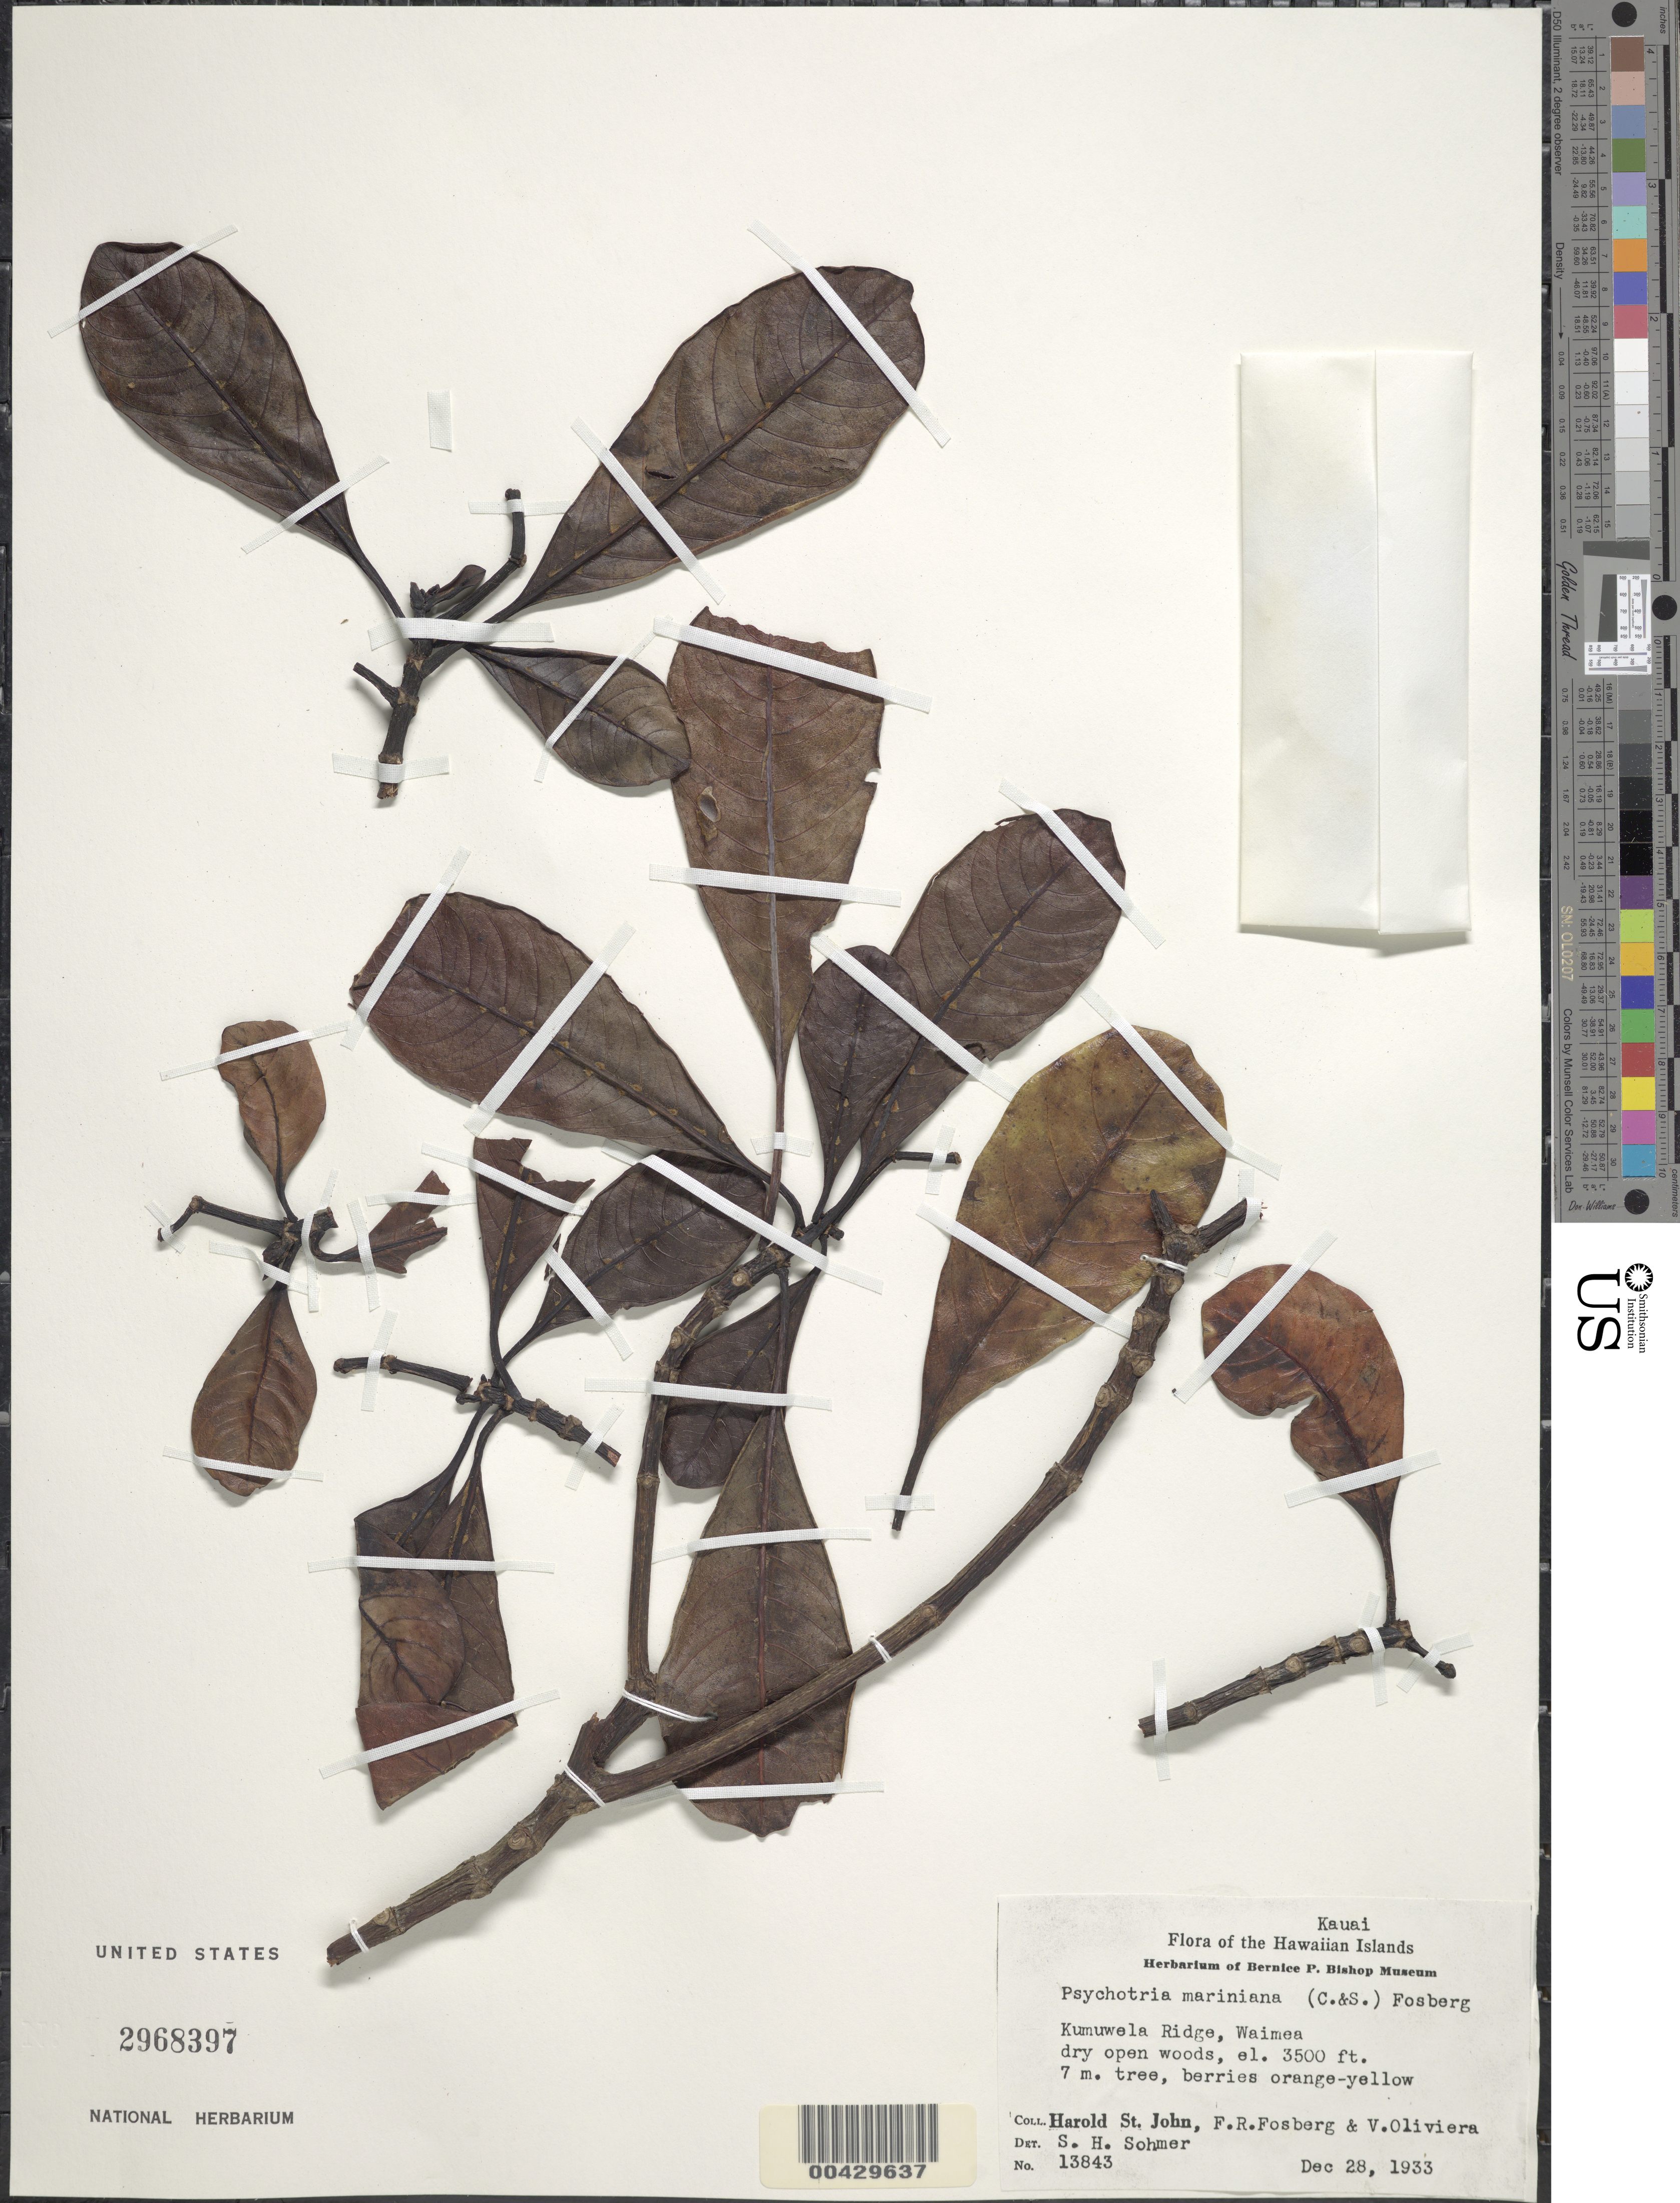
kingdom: Plantae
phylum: Tracheophyta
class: Magnoliopsida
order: Gentianales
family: Rubiaceae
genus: Psychotria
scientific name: Psychotria mariniana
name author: (Cham. & Schltdl.) Fosberg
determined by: Sohmer, S. H.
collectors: H. St. John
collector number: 13843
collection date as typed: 28 Dec 1933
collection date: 1933-12-28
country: United States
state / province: Hawaii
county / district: Kauai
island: Kaua'i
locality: Kumuwela Ridge, Waimea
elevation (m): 1067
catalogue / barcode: US 2968397